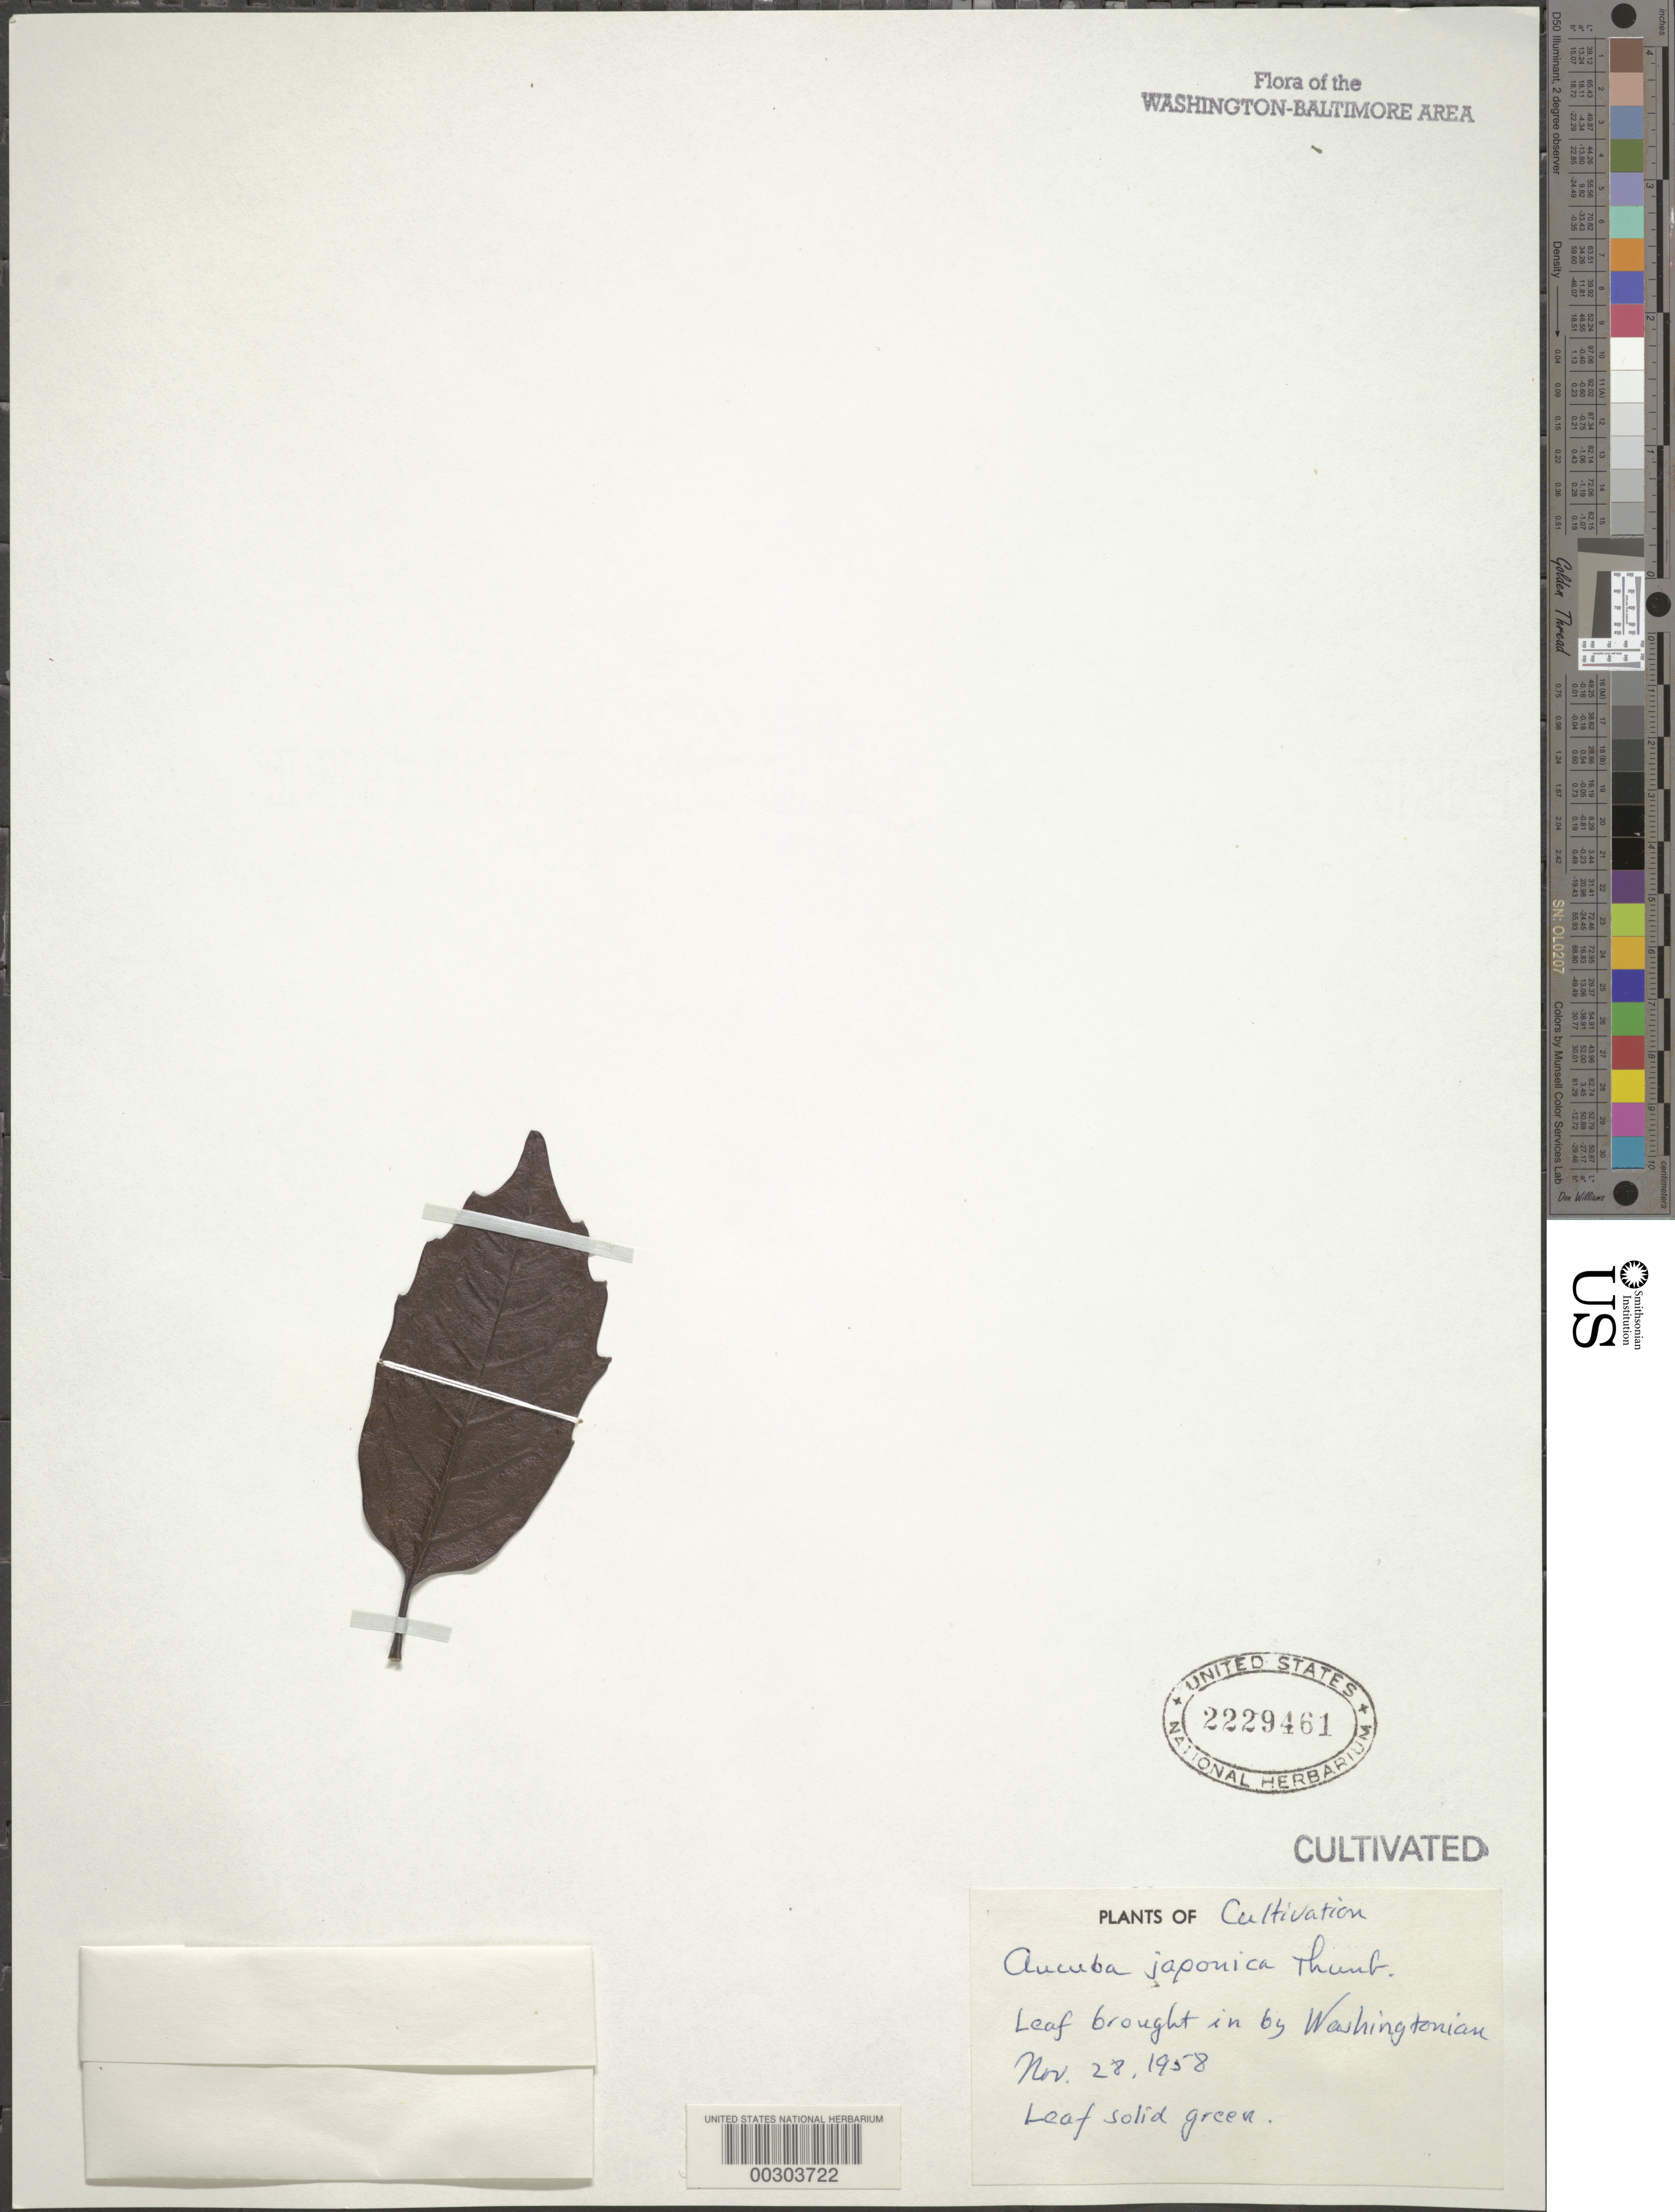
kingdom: Plantae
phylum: Tracheophyta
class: Magnoliopsida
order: Garryales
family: Garryaceae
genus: Aucuba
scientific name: Aucuba japonica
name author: Thunb.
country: United States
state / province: District of Columbia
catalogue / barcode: US 2229461